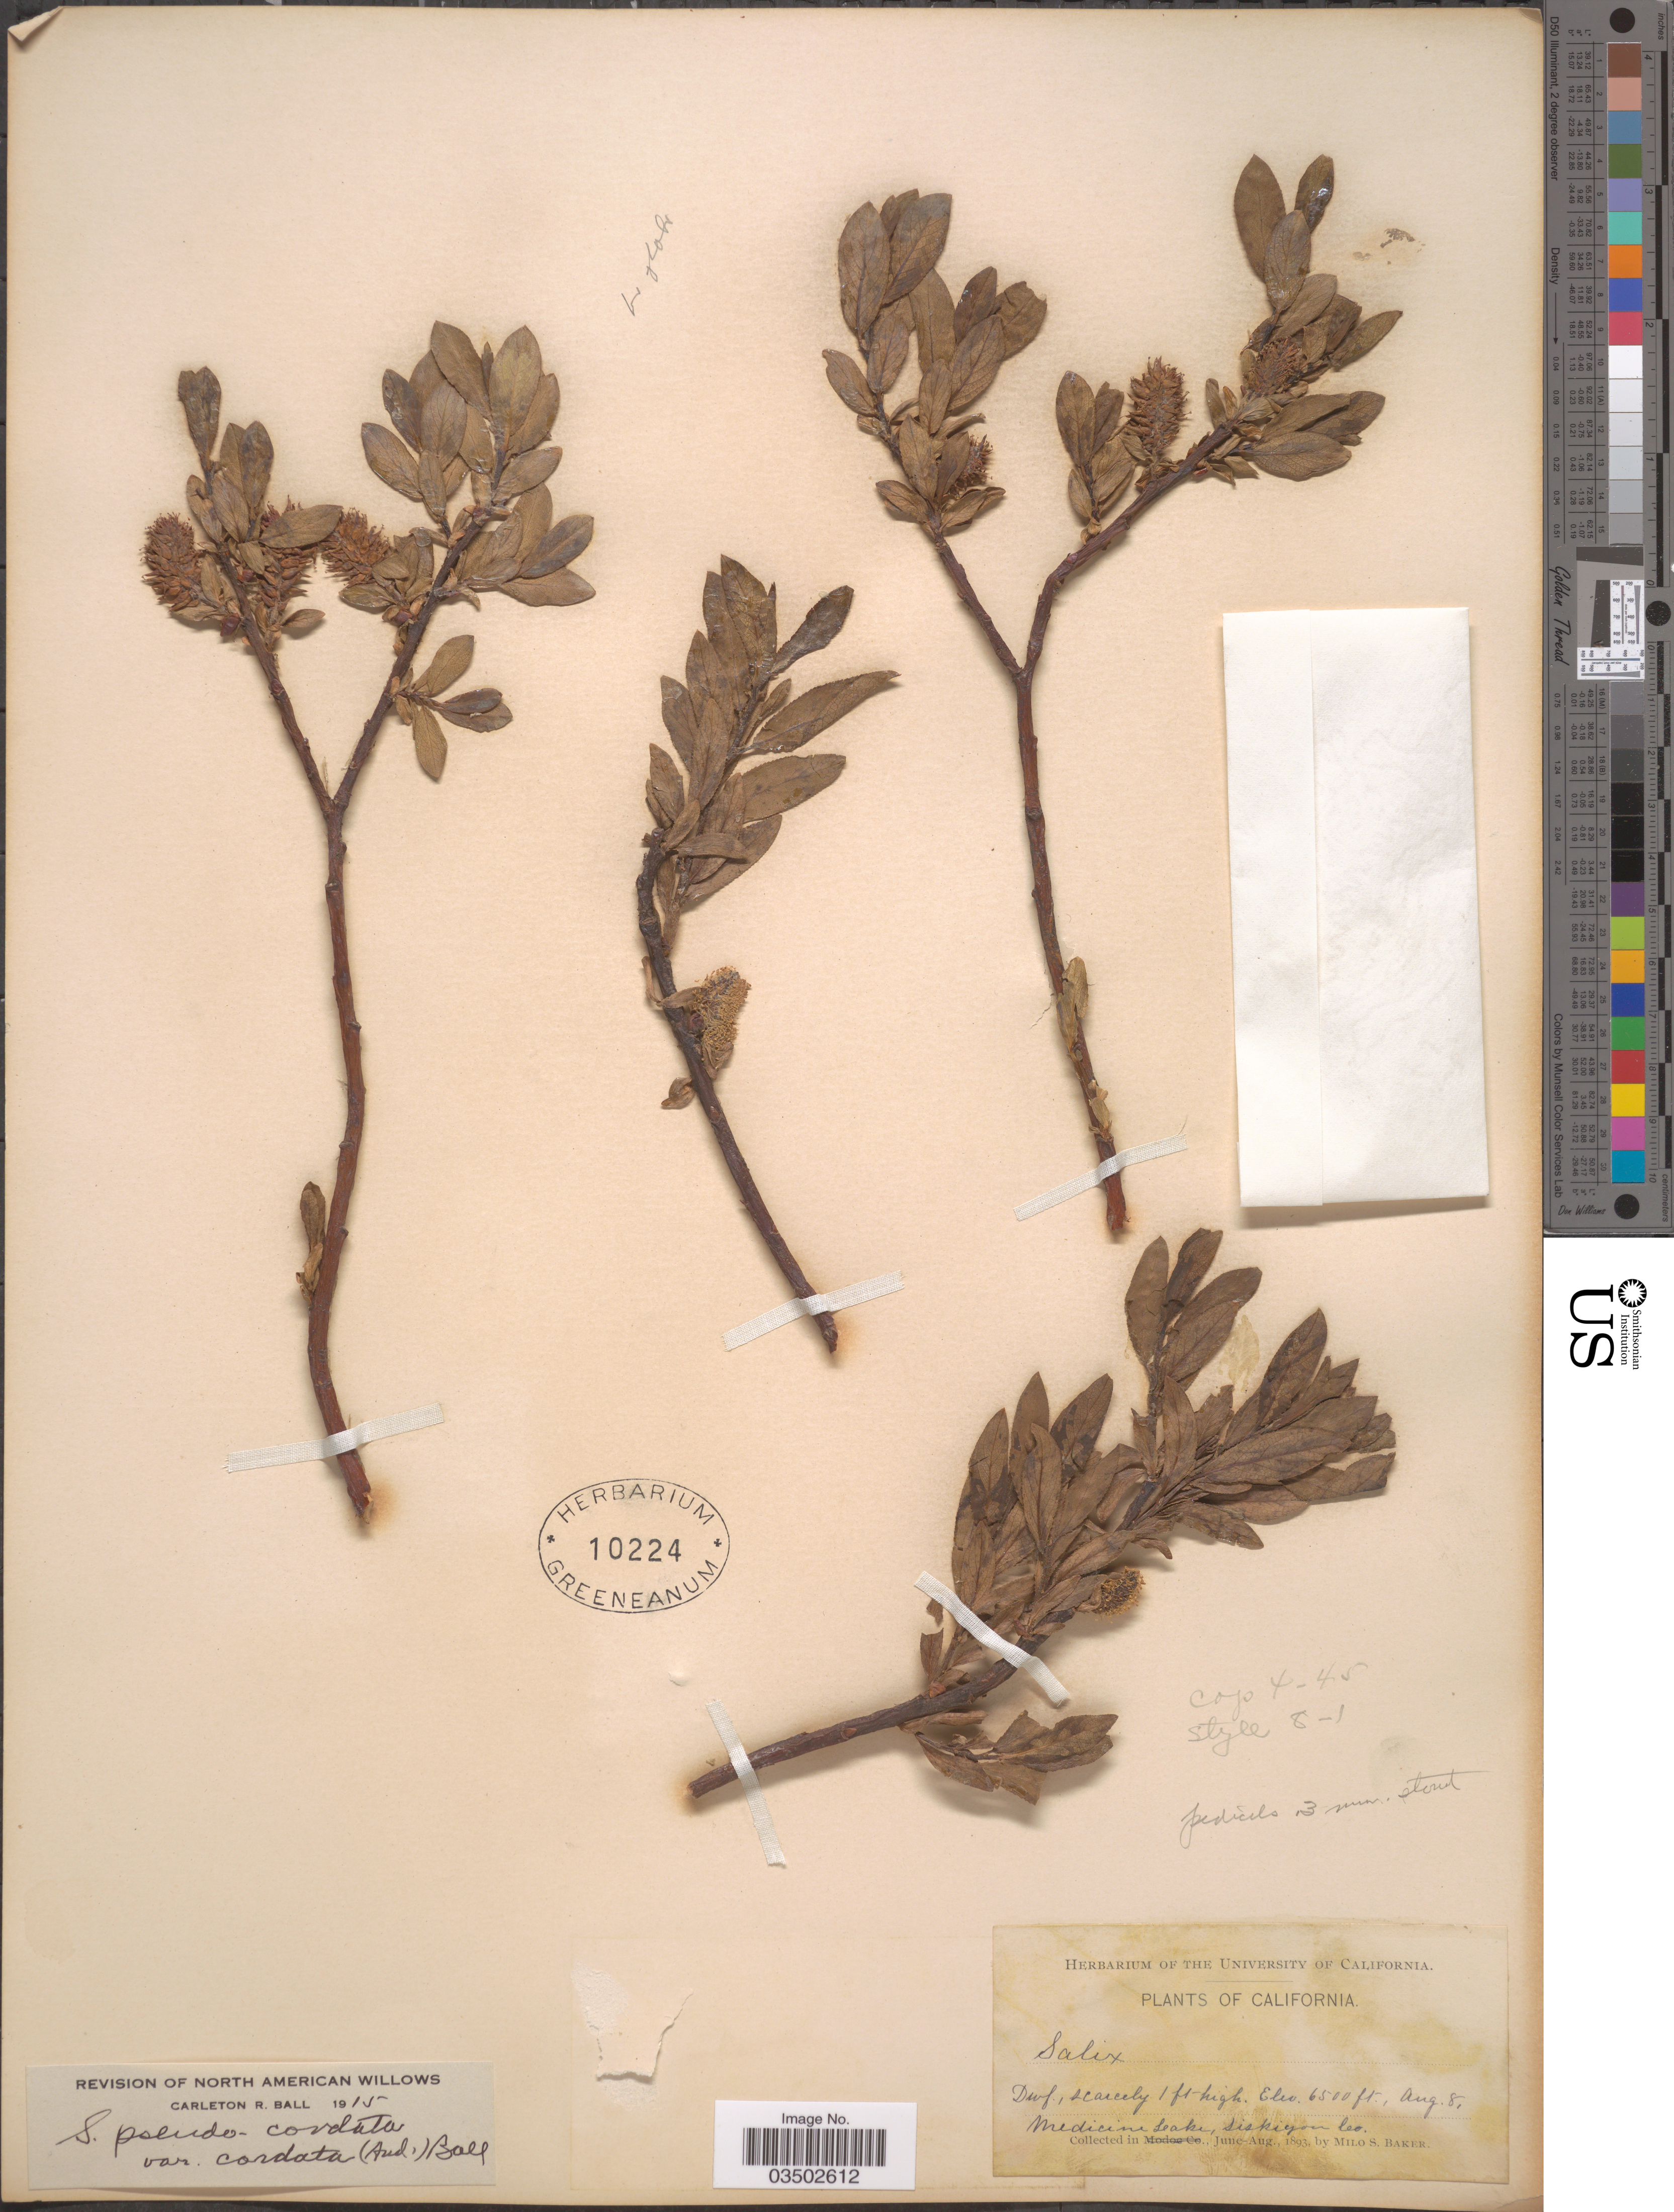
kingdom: Plantae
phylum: Tracheophyta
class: Magnoliopsida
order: Malpighiales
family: Salicaceae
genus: Salix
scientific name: Salix pseudocordata var. cordata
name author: (Andersson) C.R. Ball ex C.K. Schneid.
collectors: M. S. Baker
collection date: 1893-08-08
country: United States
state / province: California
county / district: Siskiyou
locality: Medicine Lake, Siskiyou Co.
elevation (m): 1981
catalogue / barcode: US 10224